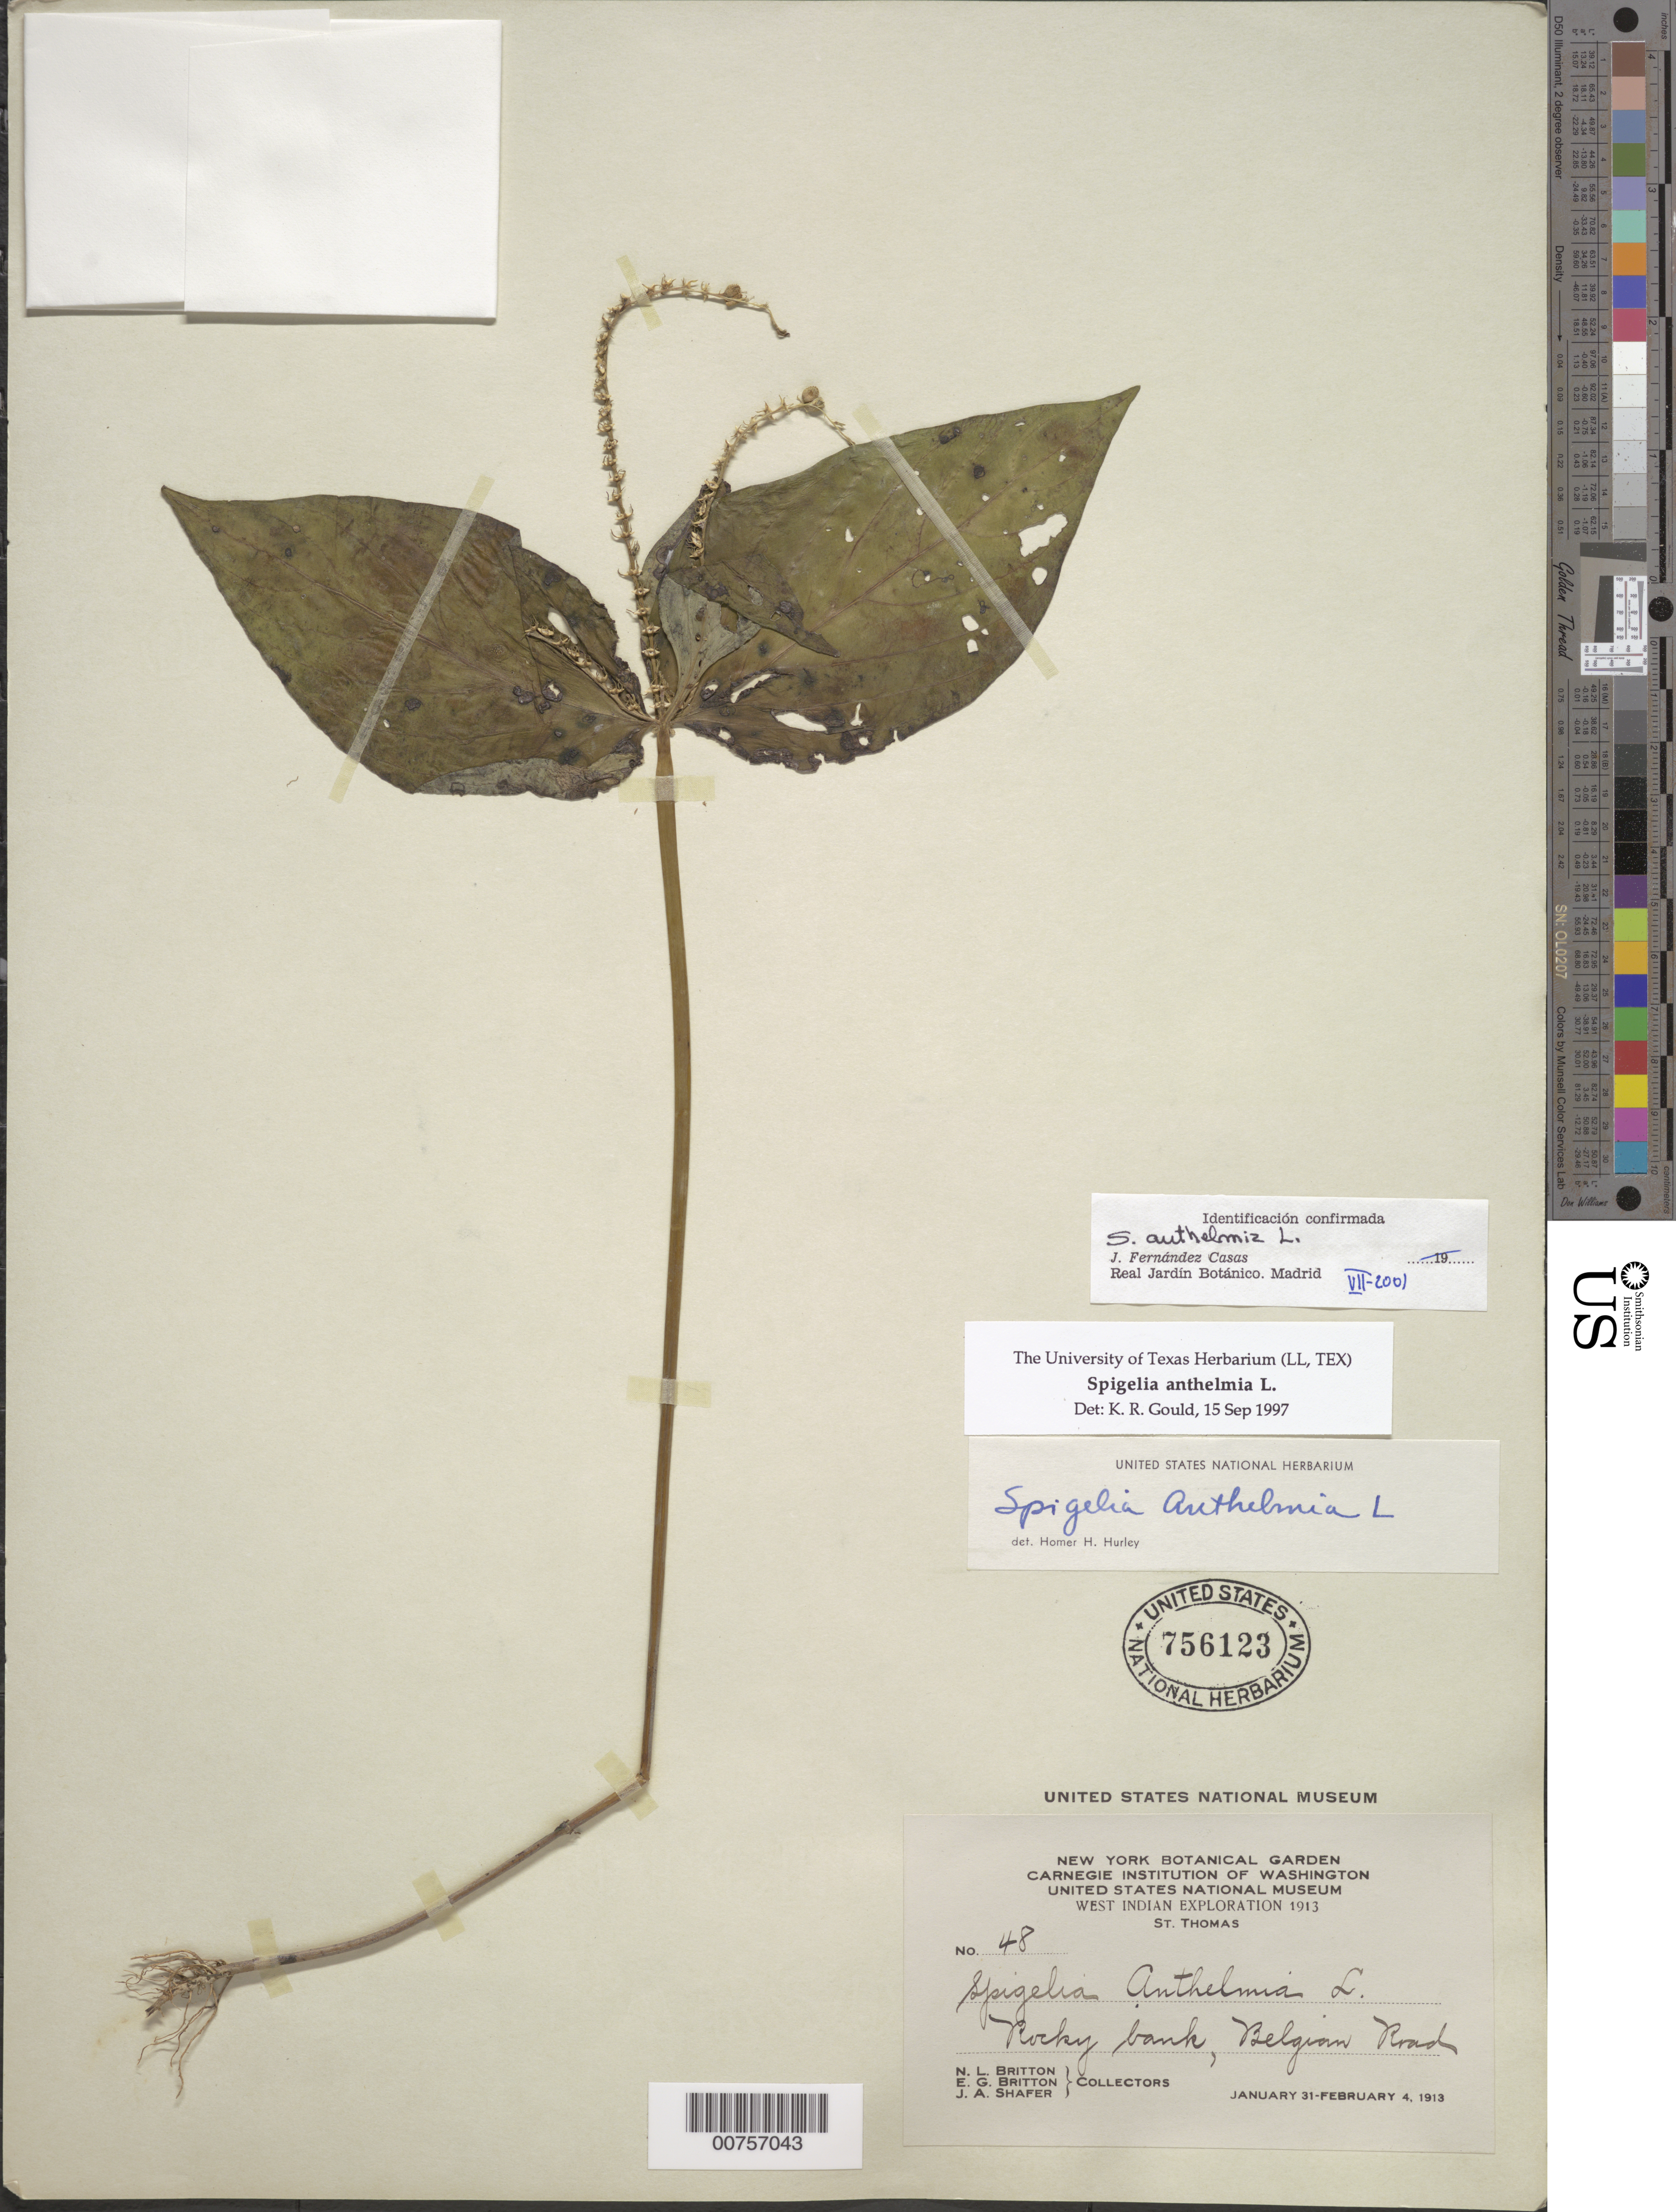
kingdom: Plantae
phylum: Tracheophyta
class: Magnoliopsida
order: Gentianales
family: Loganiaceae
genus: Spigelia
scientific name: Spigelia anthelmia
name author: L.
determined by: Fernández Casas, F. J.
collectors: N. Britton, E. G. Britton & J. A. Shafer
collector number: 48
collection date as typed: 31 Jan 1913 to 04 Feb 1913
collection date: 1913-01-31/1913-02-04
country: U.S. Virgin Islands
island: St. Thomas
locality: Belgian Road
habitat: Rocky bank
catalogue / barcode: US 756123